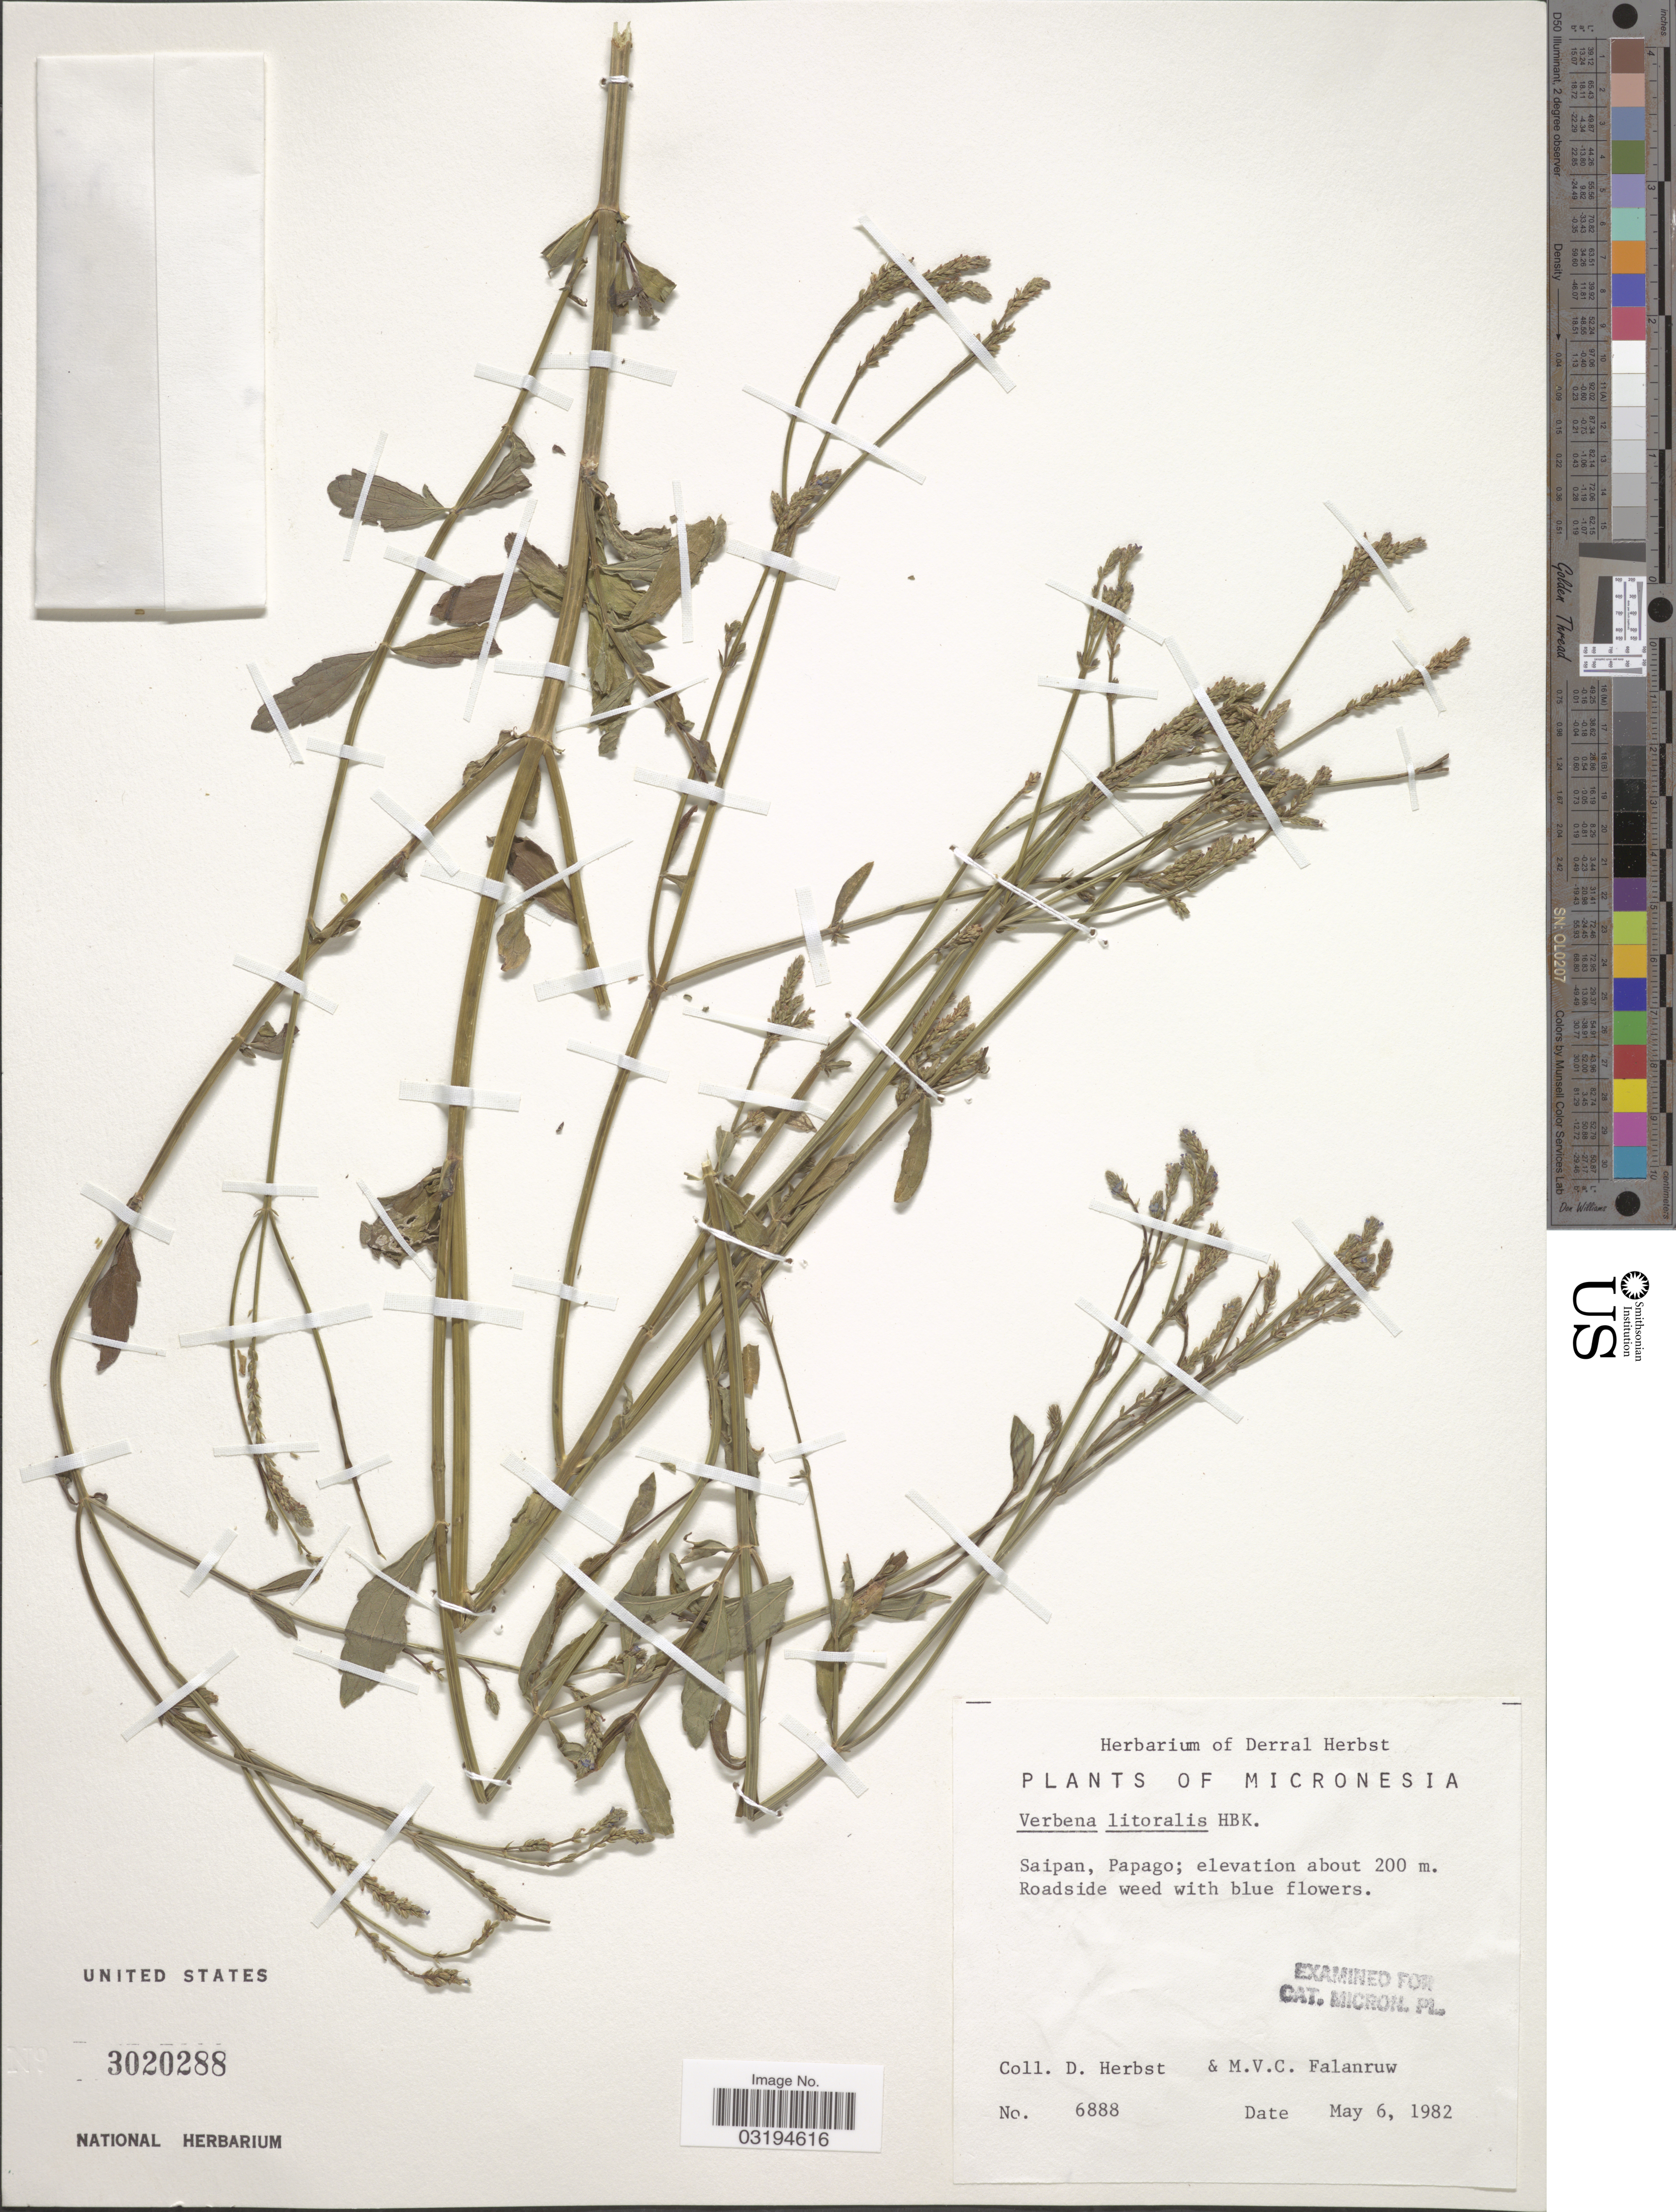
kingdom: Plantae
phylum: Tracheophyta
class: Magnoliopsida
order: Lamiales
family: Verbenaceae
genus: Verbena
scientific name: Verbena litoralis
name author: Kunth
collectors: D. Herbst & M. V. Falanruw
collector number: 6888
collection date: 1982-05-06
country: Northern Mariana Islands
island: Saipan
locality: Micronesia. Saipan, Papago.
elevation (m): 200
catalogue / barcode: US 3020288